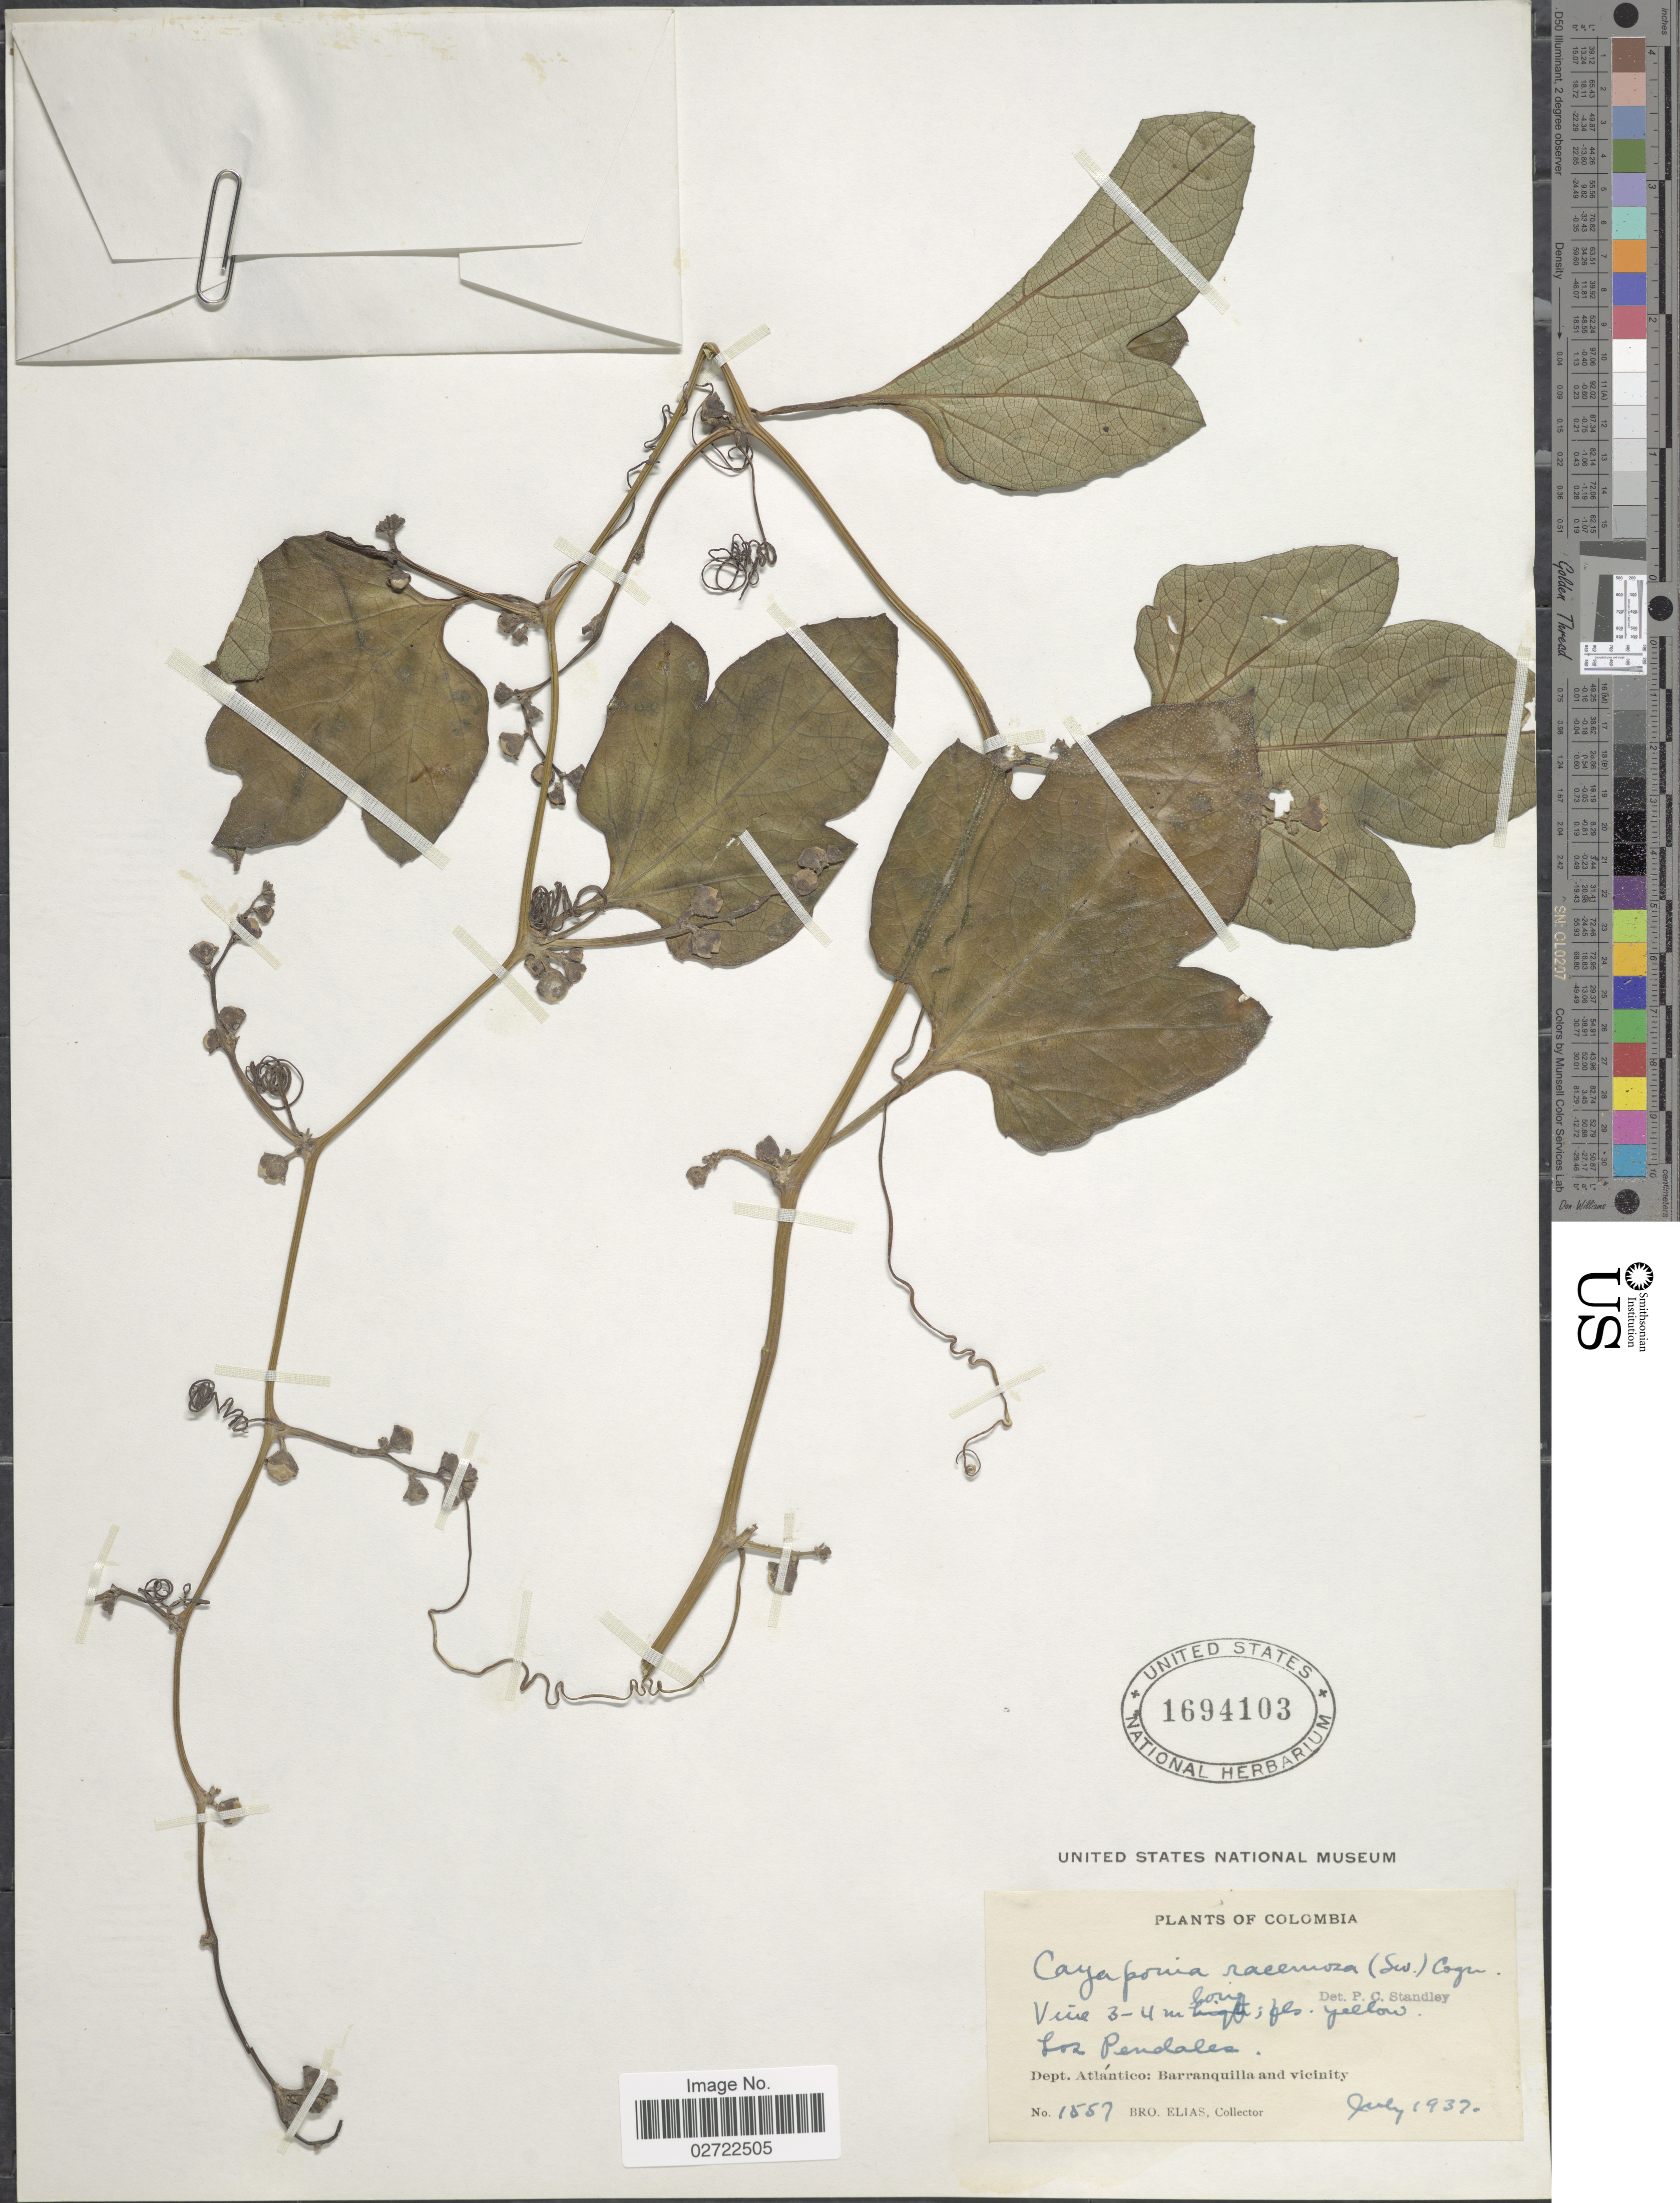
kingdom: Plantae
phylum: Tracheophyta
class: Magnoliopsida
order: Cucurbitales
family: Cucurbitaceae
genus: Cayaponia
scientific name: Cayaponia glandulosa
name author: (Poepp. & Endl.) Cogn.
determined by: Nee, Michael H.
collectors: Bro. Elias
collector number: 1557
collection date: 1937-07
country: Colombia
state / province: Atlántico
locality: Dept. Atlantico: Barranquilla and vicinity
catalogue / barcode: US 1694103